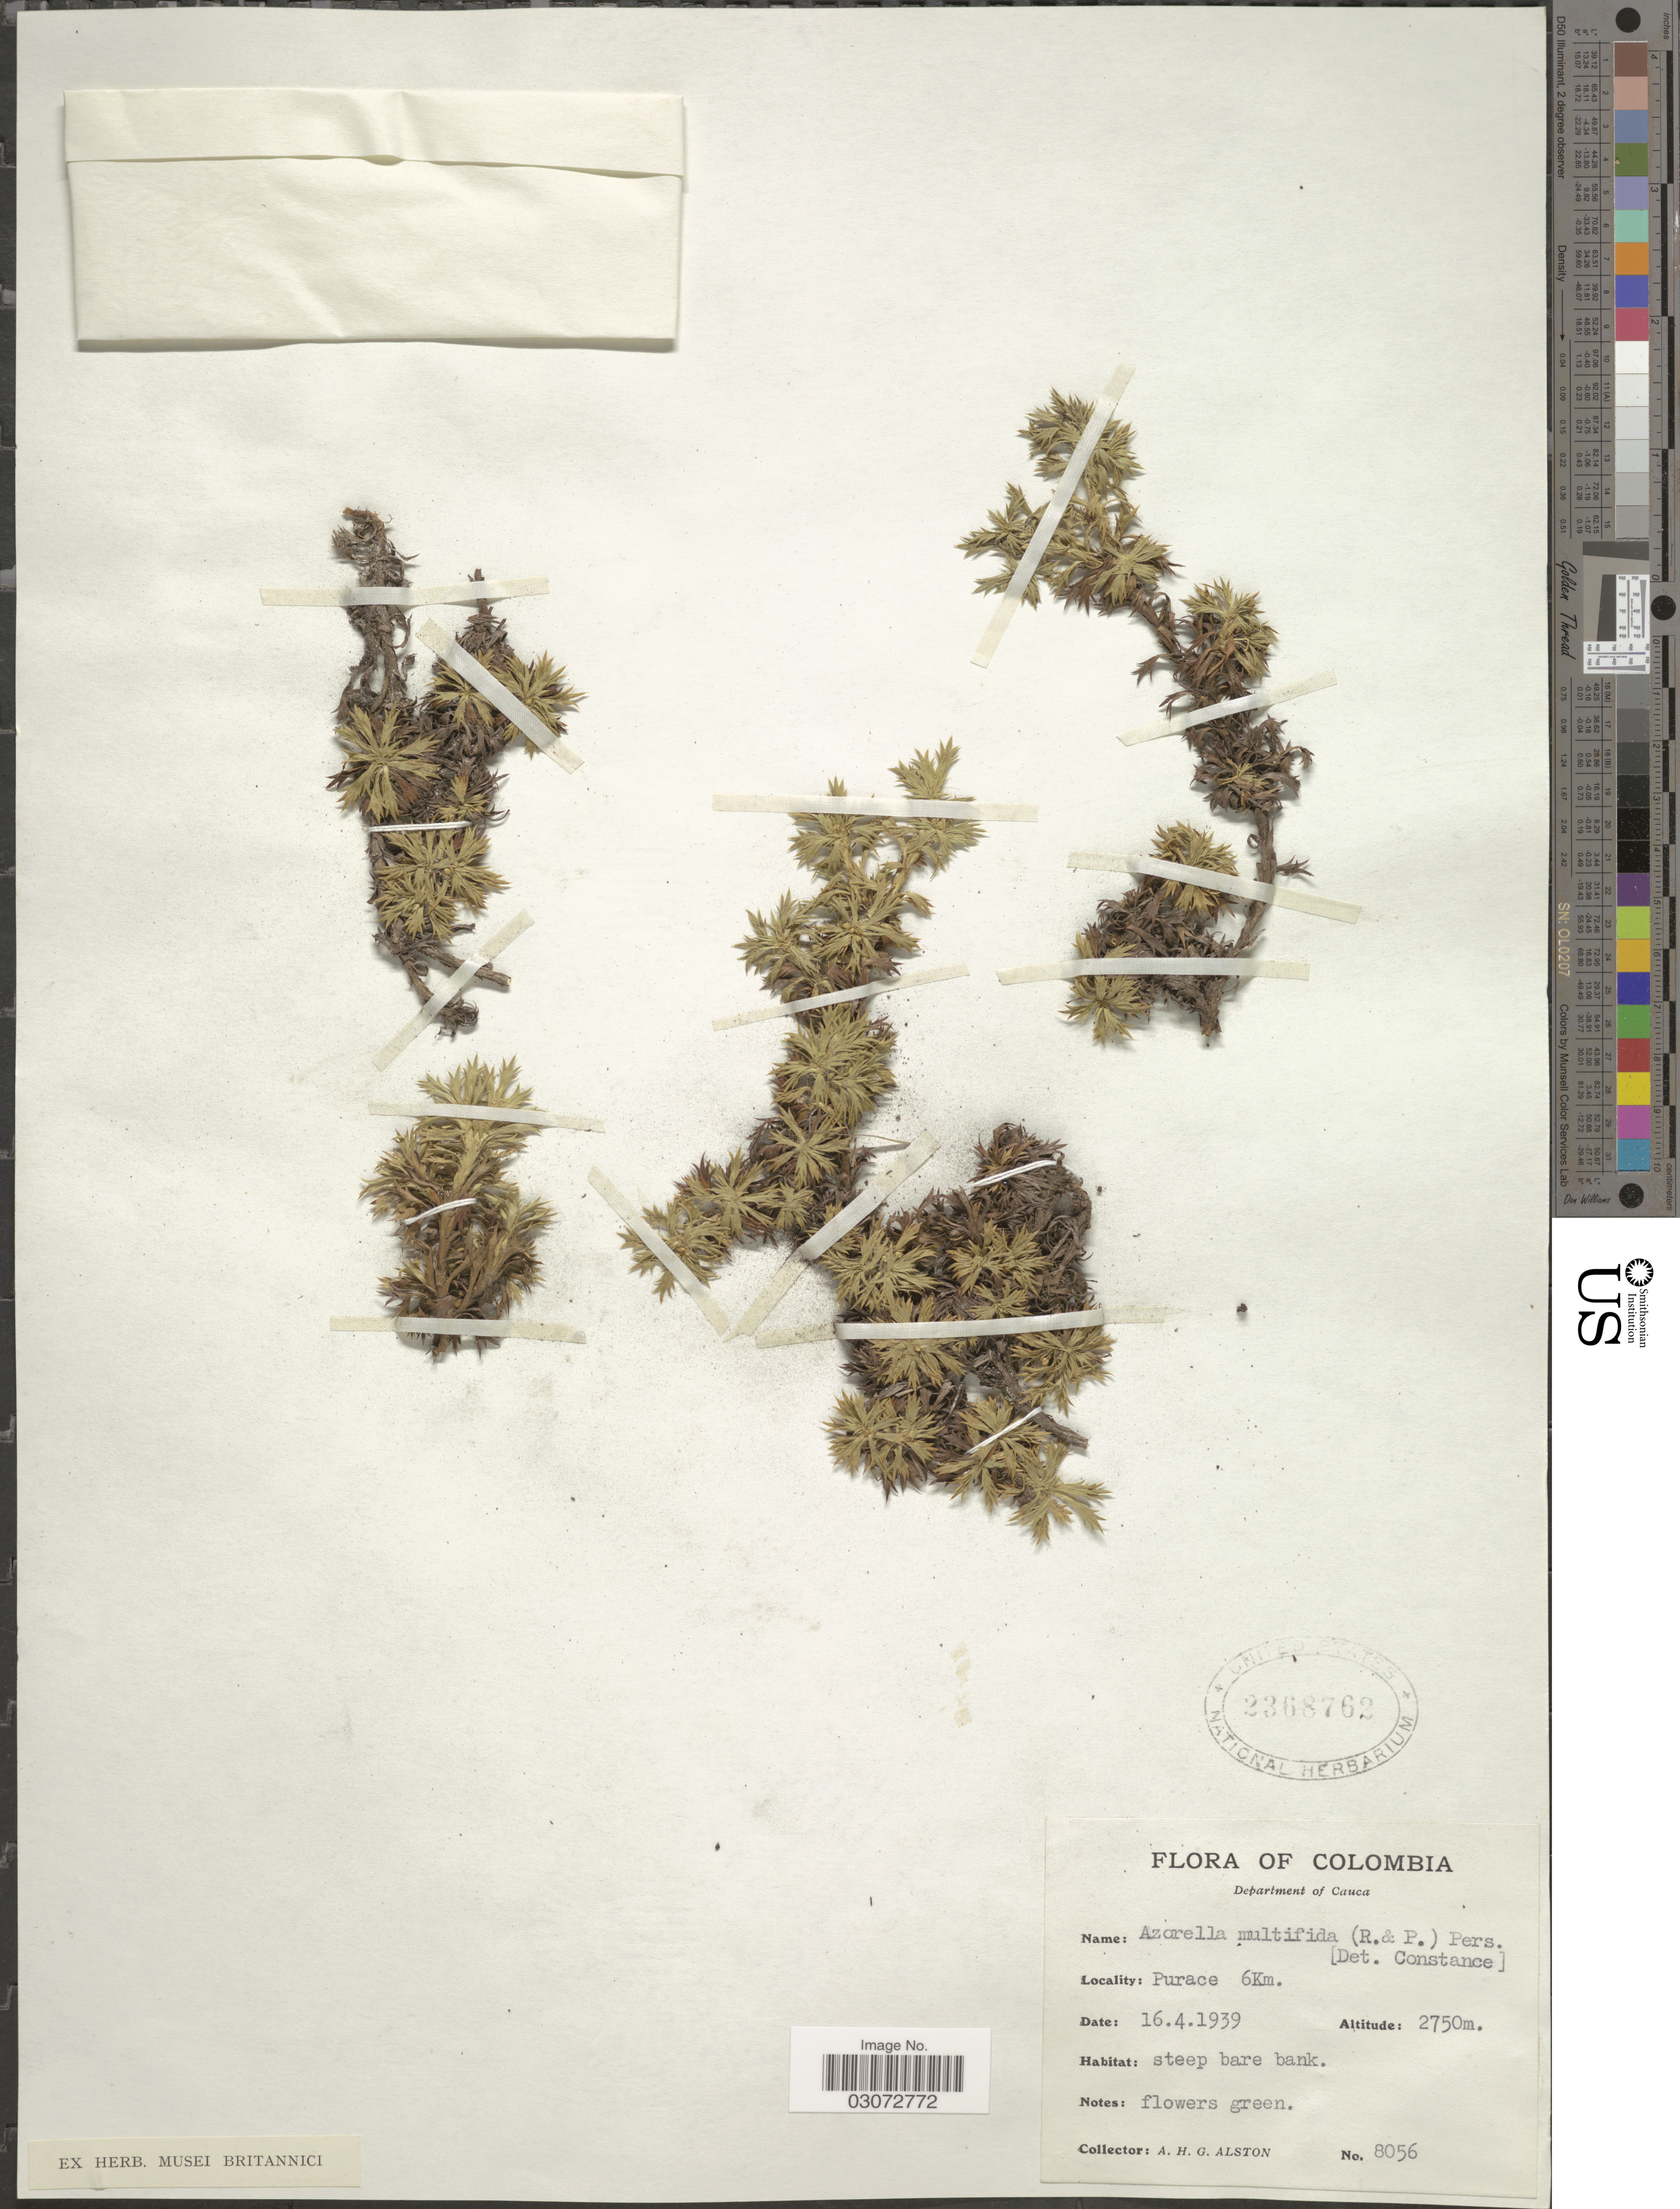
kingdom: Plantae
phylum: Tracheophyta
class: Magnoliopsida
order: Apiales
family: Apiaceae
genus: Azorella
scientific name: Azorella multifida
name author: (Ruiz & Pav.) Pers.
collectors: A. H. Alston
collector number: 8056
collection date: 1939-04-16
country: Colombia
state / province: Cauca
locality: Department of Cauca. Purace 6km.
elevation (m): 2750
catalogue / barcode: US 2368762